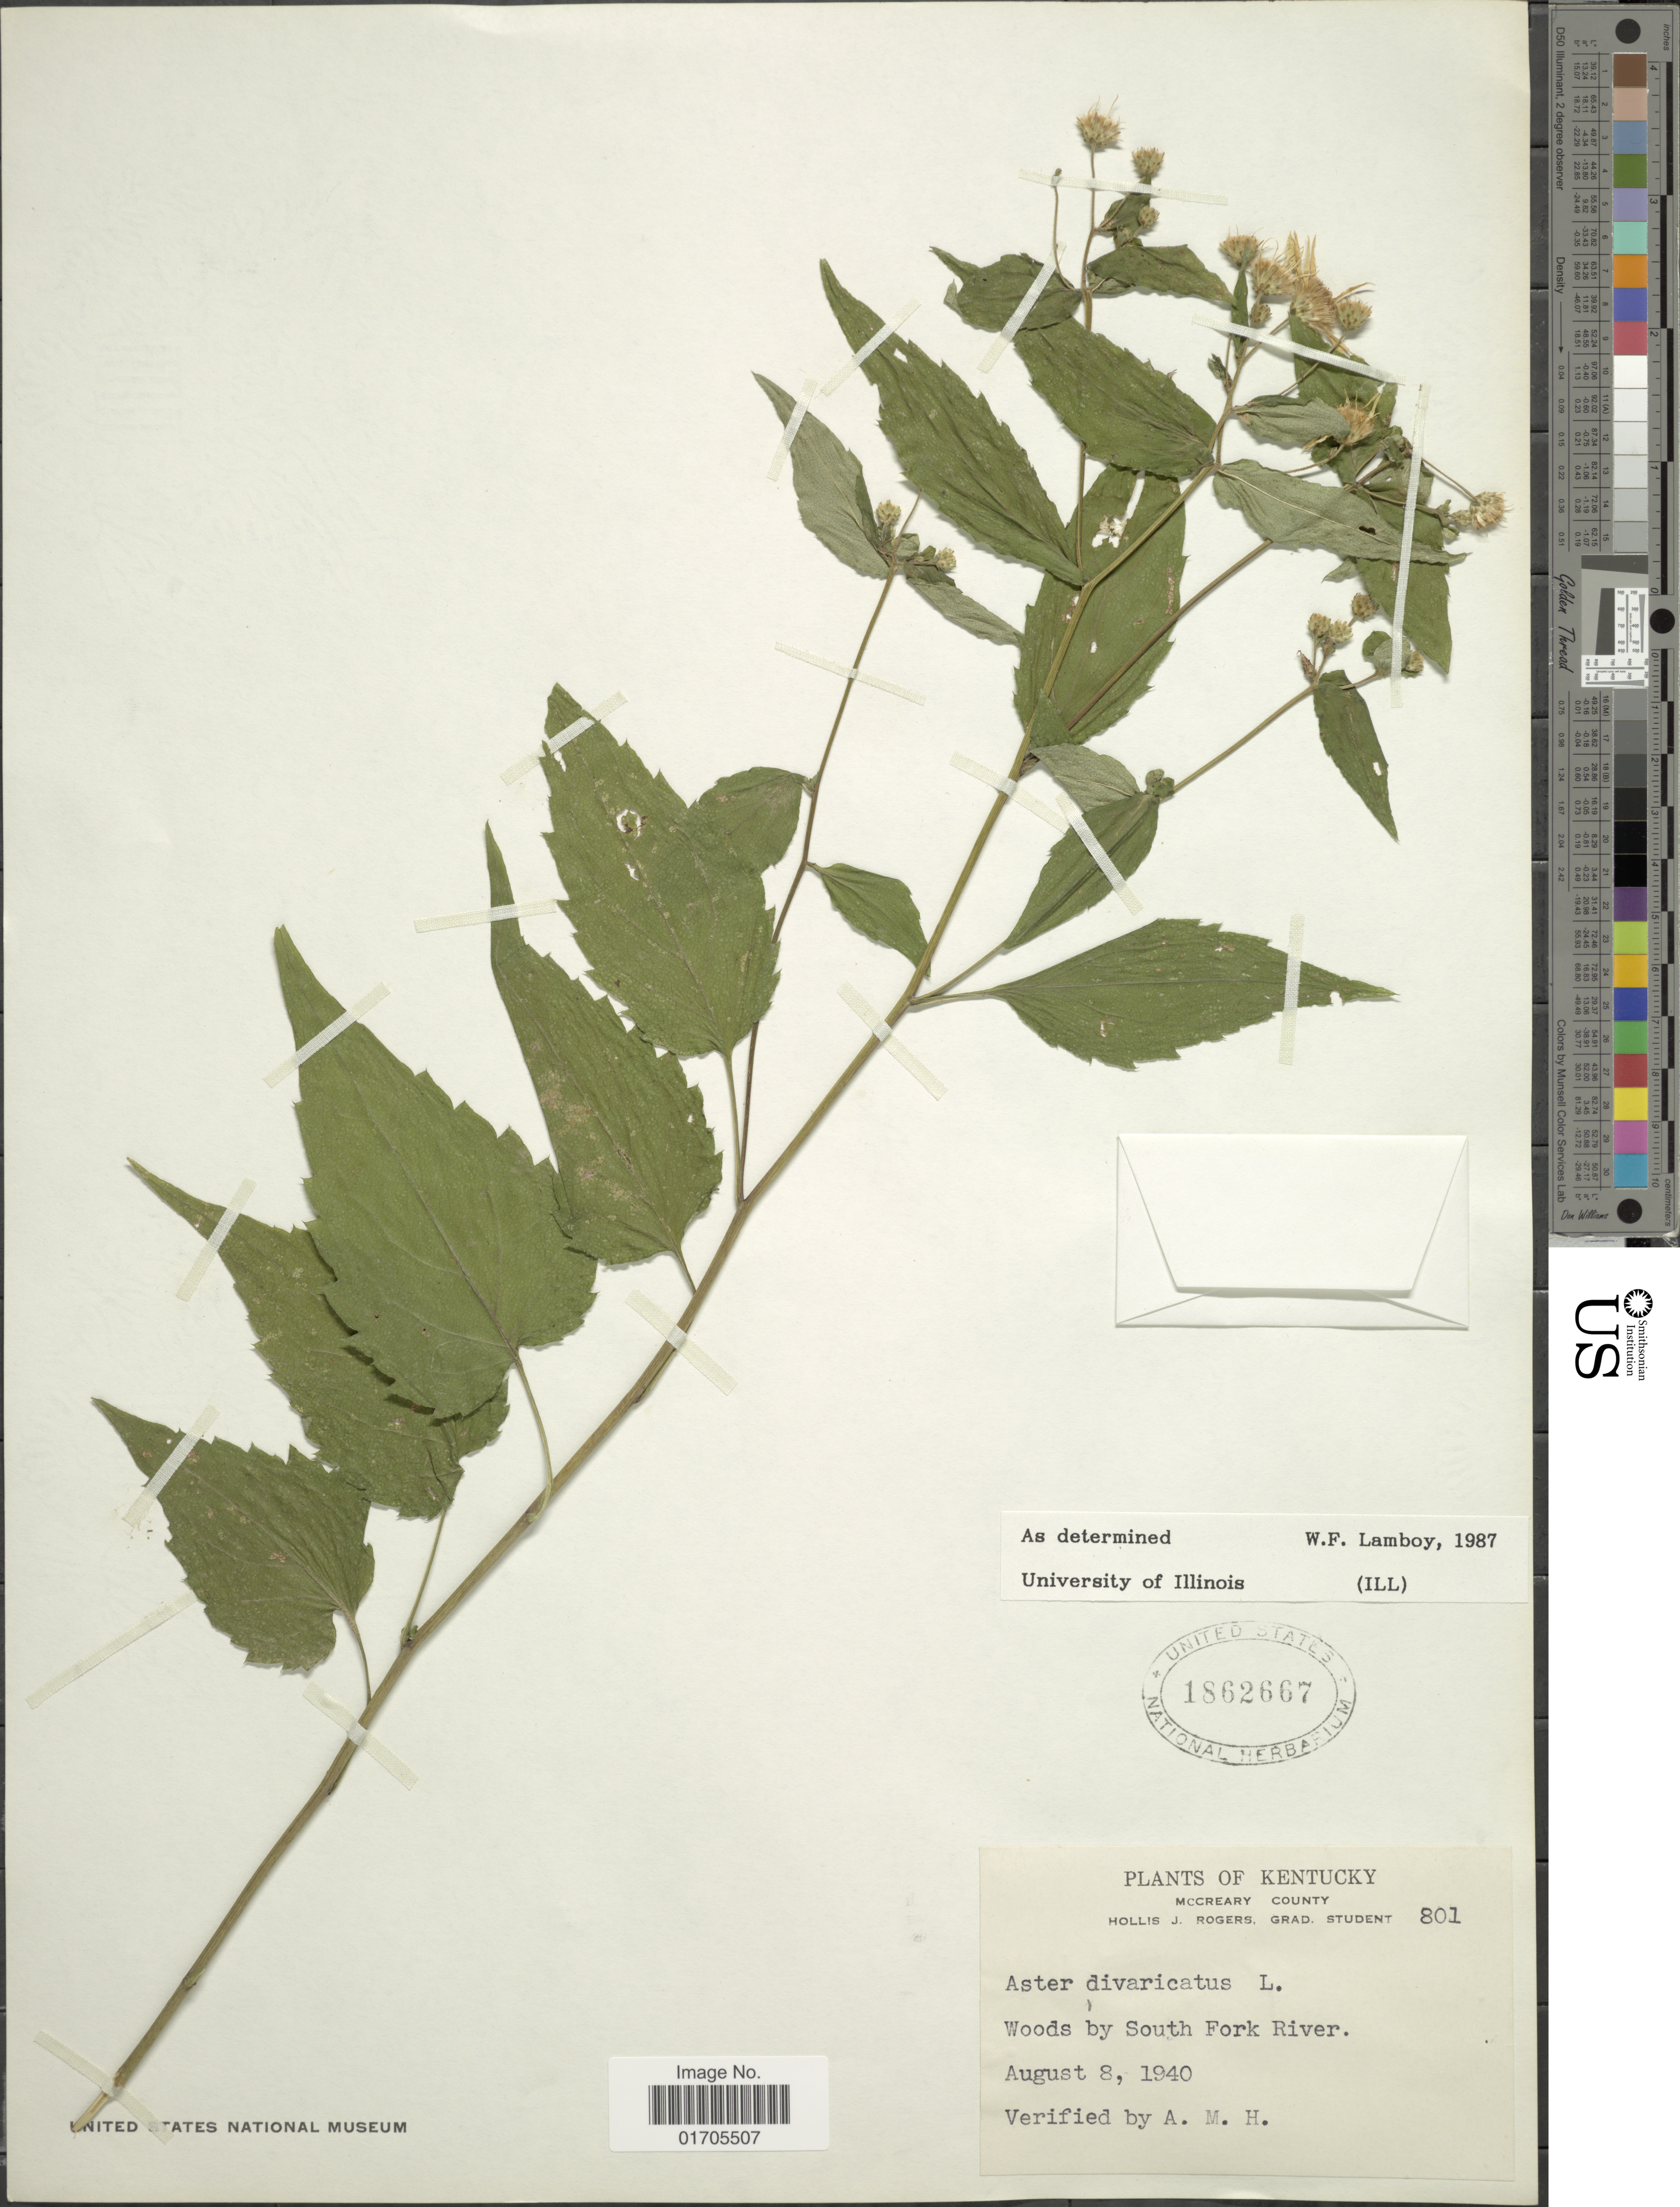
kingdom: Plantae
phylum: Tracheophyta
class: Magnoliopsida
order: Asterales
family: Asteraceae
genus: Eurybia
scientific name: Eurybia divaricata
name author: (L.) G.L. Nesom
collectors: H. J. Rogers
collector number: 801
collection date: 1940-08-08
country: United States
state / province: Kentucky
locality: Kentucky. McCreary County. Woods by South Fork River.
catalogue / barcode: US 1862667